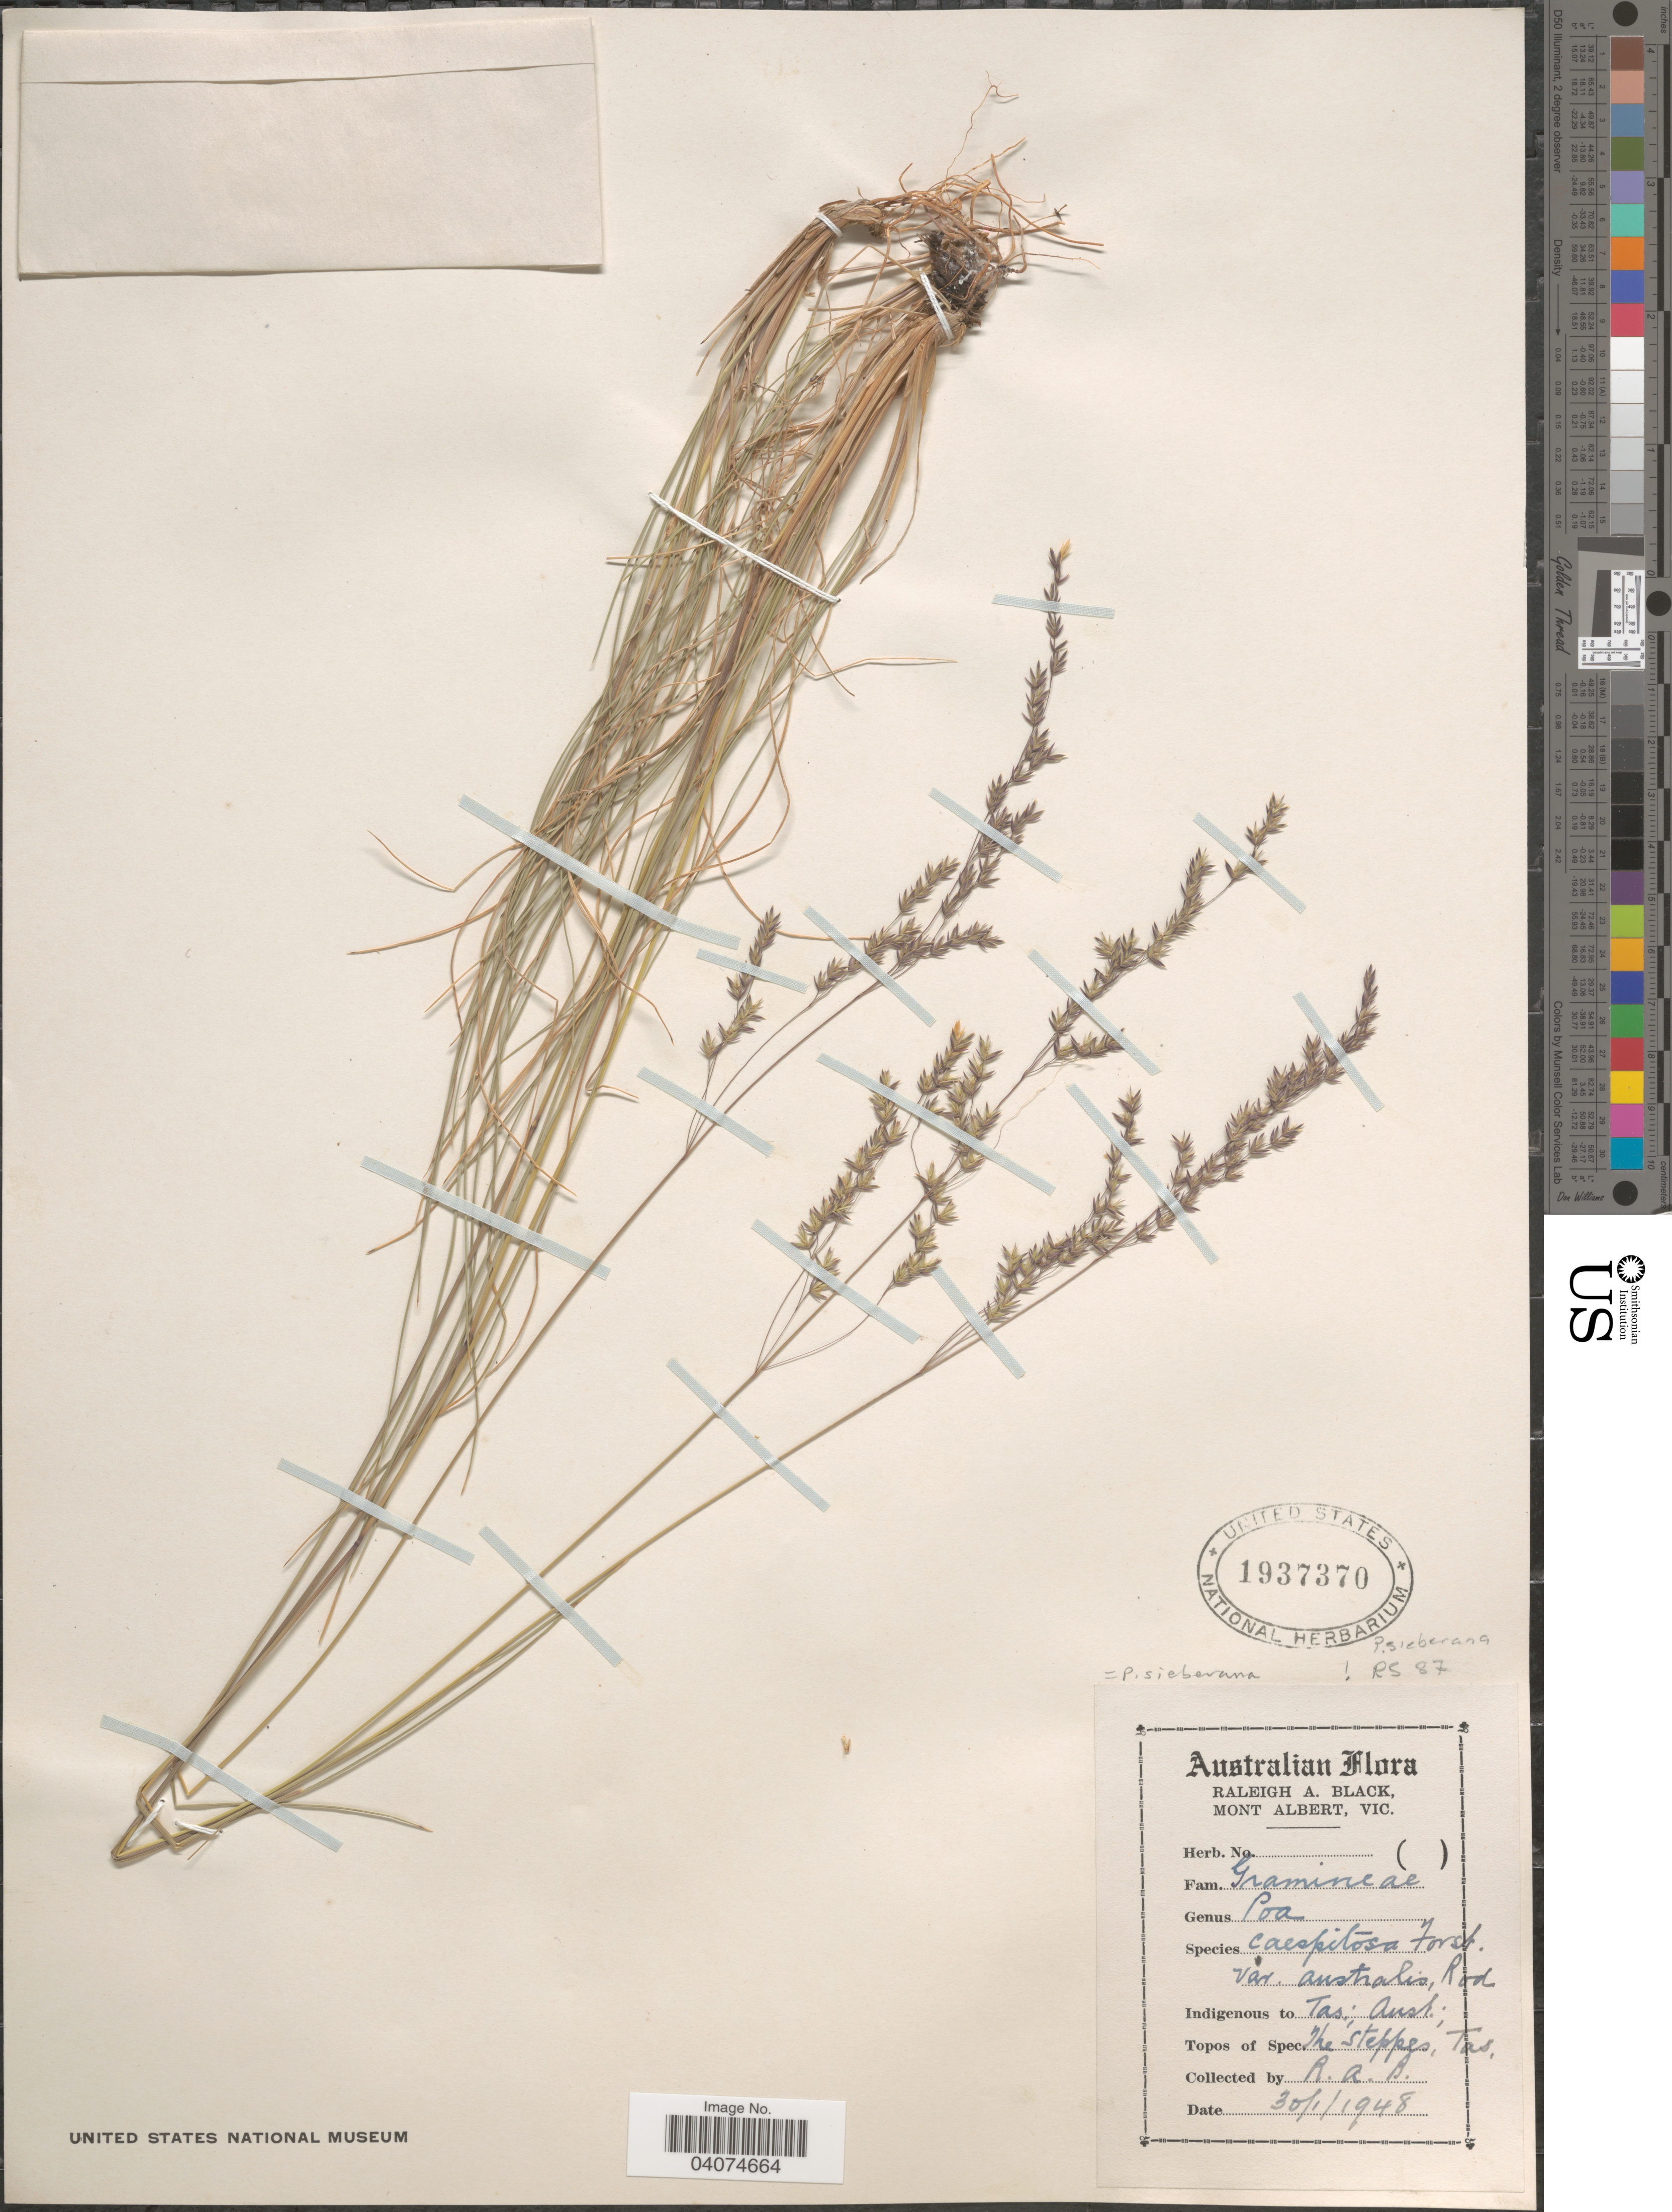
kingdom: Plantae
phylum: Tracheophyta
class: Liliopsida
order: Poales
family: Poaceae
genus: Poa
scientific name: Poa sieberiana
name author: Spreng.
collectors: R. A. Black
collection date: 1948-01-30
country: Australia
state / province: Tasmania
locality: The Steppes.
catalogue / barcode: US 1937370